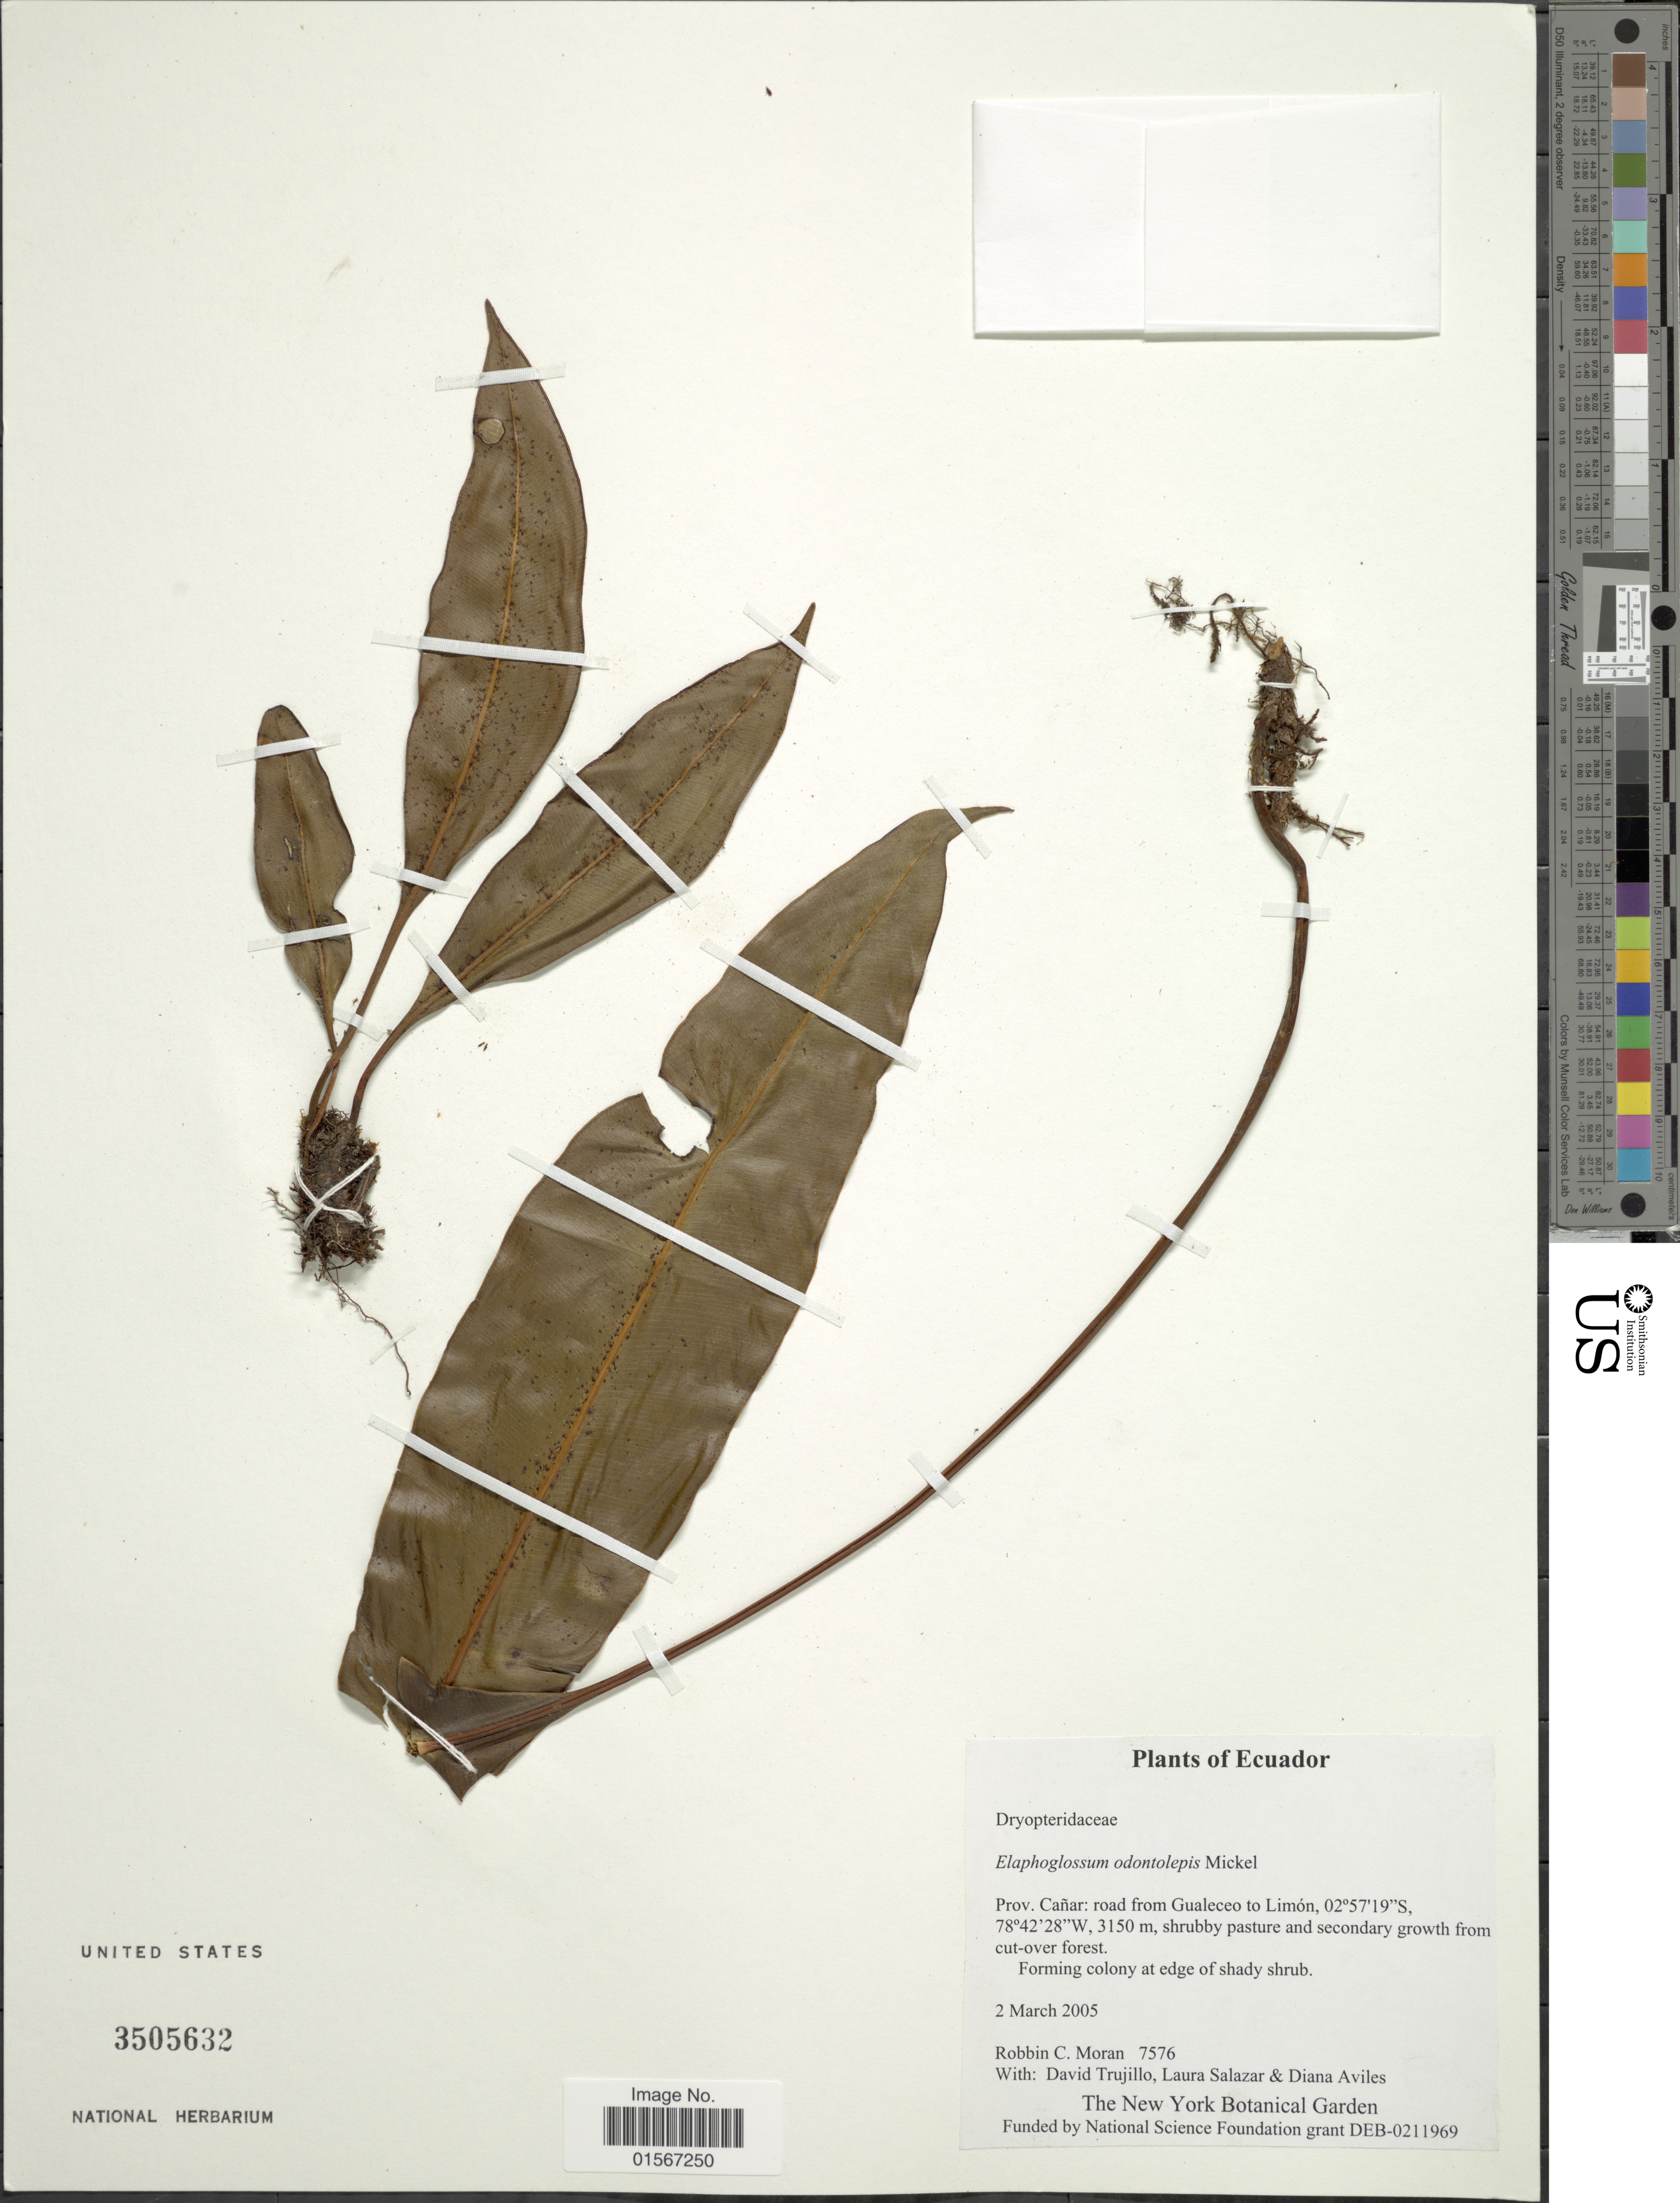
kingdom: Plantae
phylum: Tracheophyta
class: Polypodiopsida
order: Polypodiales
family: Dryopteridaceae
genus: Elaphoglossum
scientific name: Elaphoglossum odontolepis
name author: Mickel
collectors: R. C. Moran, D. Trujillo, L. Salazar & D. Aviles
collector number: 7576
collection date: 2005-03-02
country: Ecuador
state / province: Cañar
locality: Ecuador, Prov. Cañar: road from Gualeceo to Limón.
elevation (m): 3150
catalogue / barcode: US 3505632